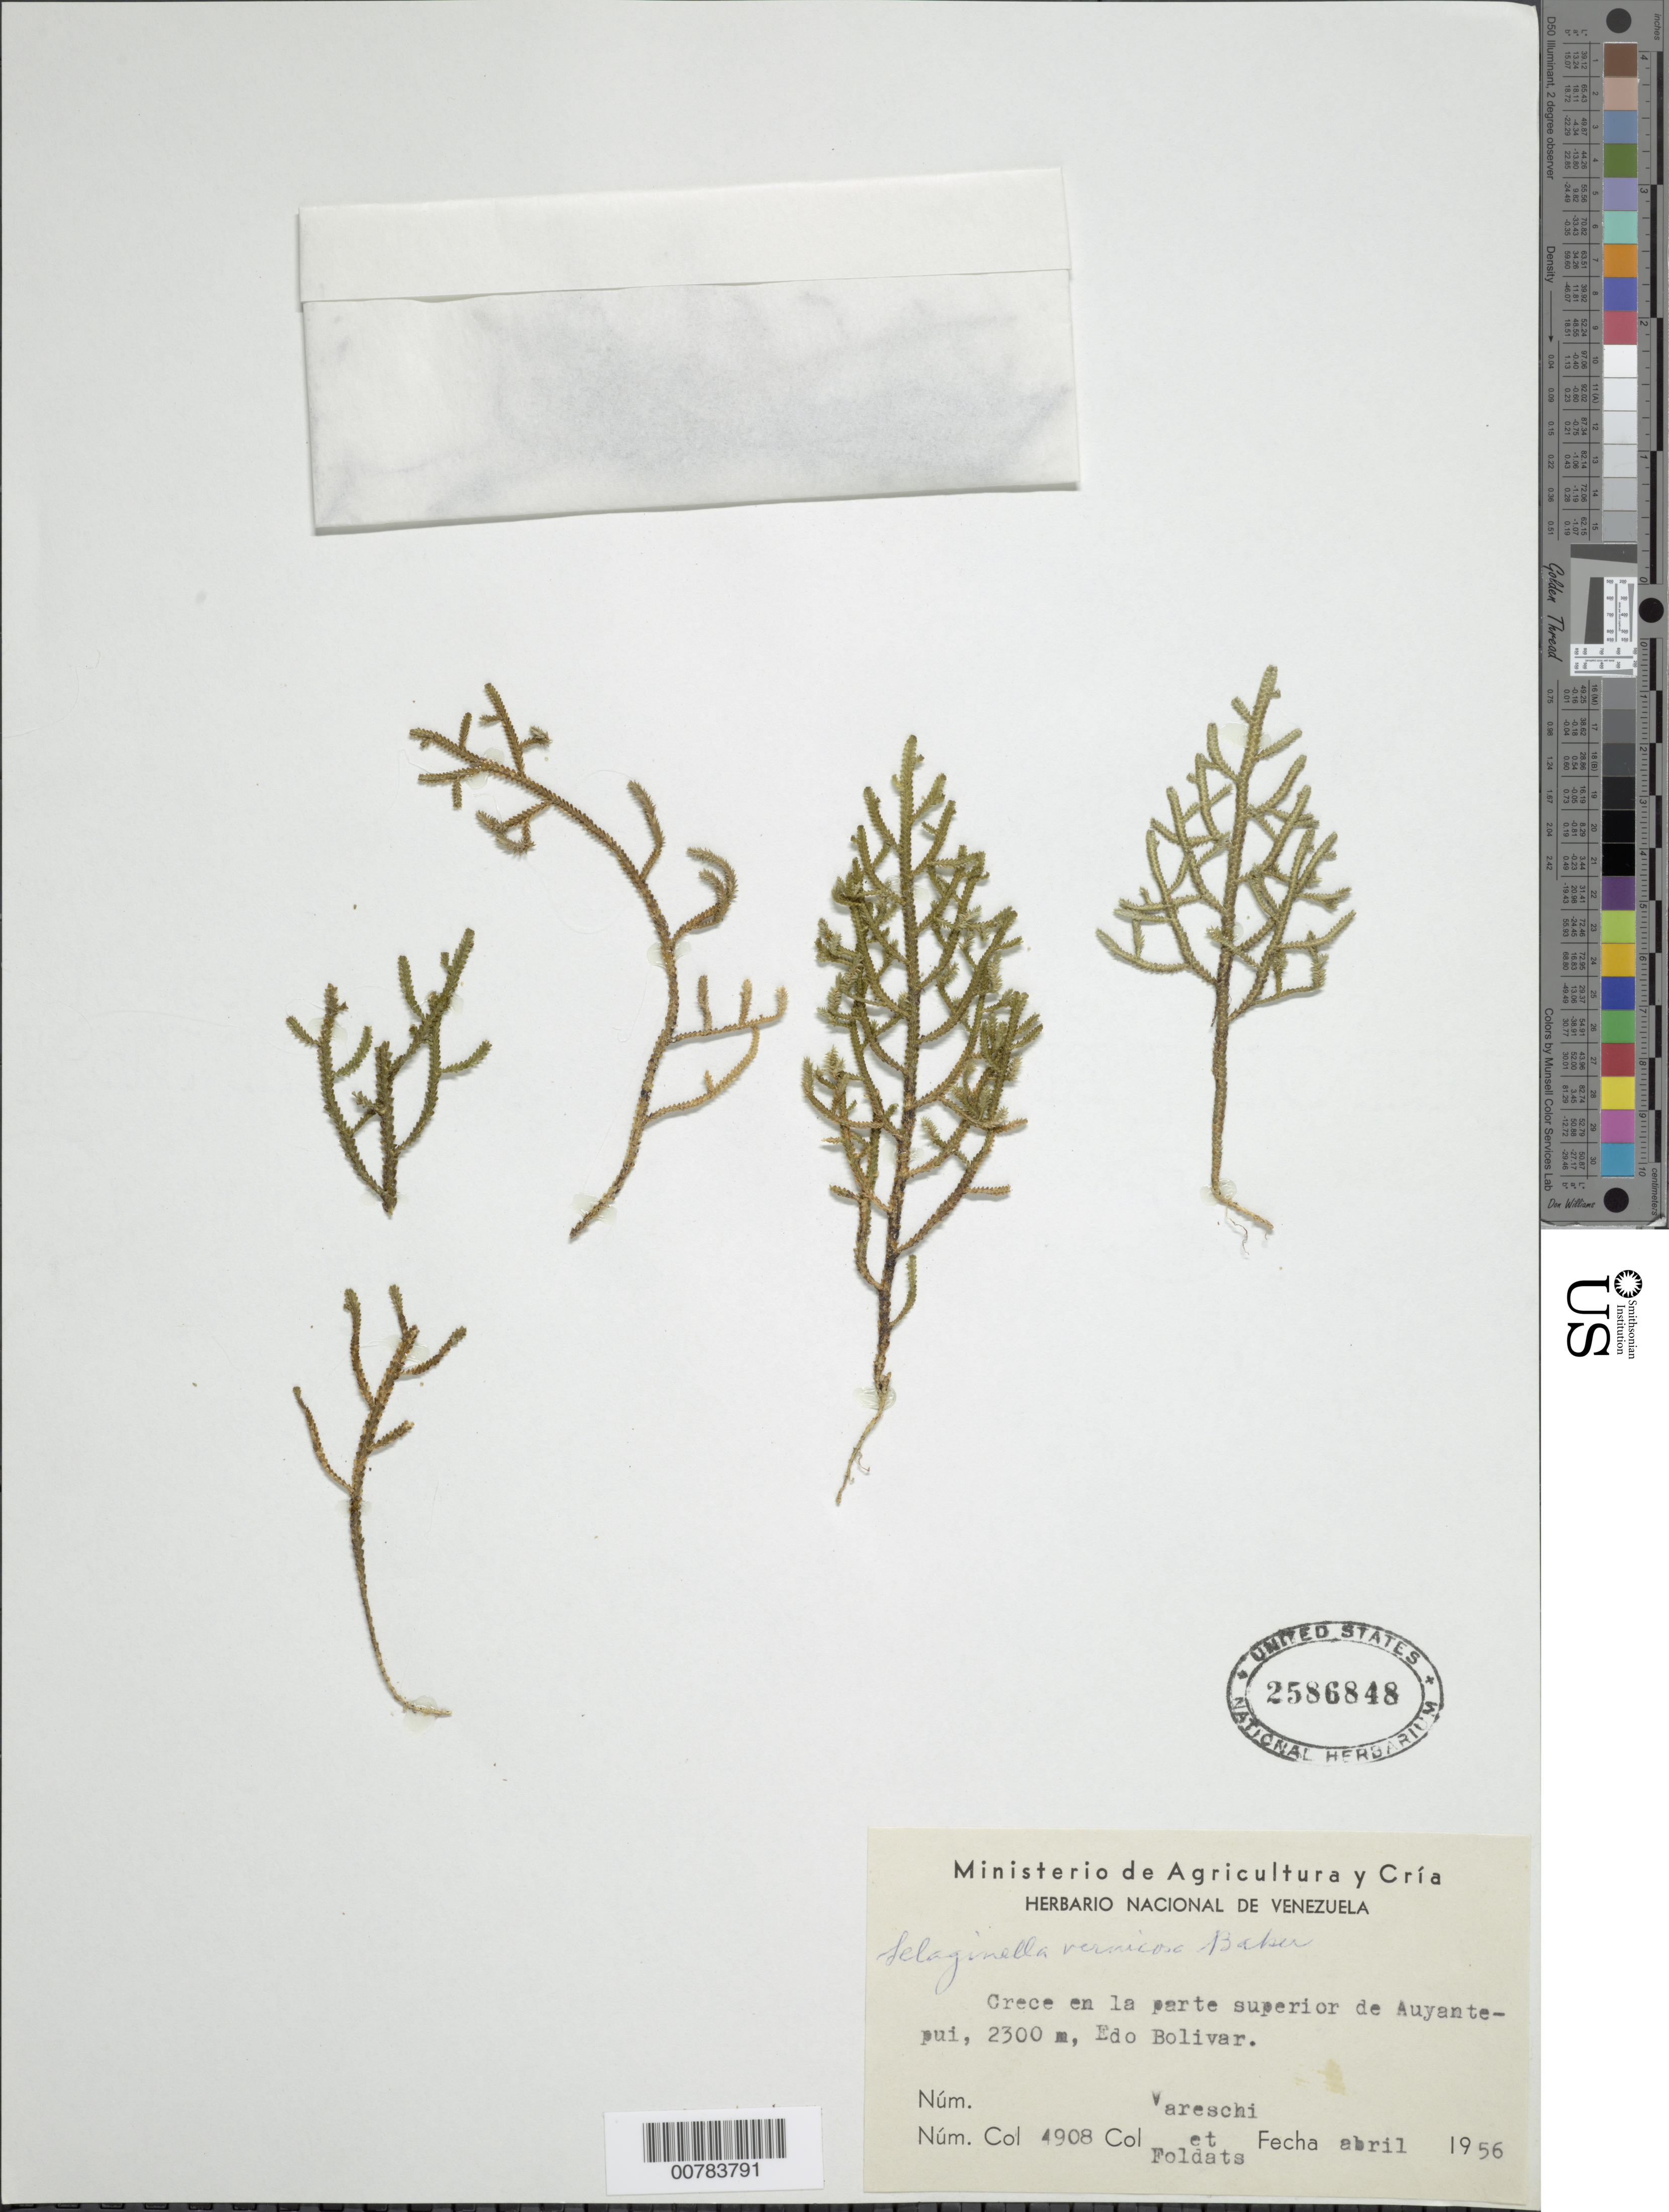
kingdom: Plantae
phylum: Tracheophyta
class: Lycopodiopsida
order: Selaginellales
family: Selaginellaceae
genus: Selaginella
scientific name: Selaginella vernicosa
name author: Baker in Thurn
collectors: V. Vareschi & E. Foldats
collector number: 4908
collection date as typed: Apr-56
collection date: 1956-04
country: Venezuela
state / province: Bolívar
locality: Auyan-tepuí, parte superíor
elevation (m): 2300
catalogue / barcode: US 2586848